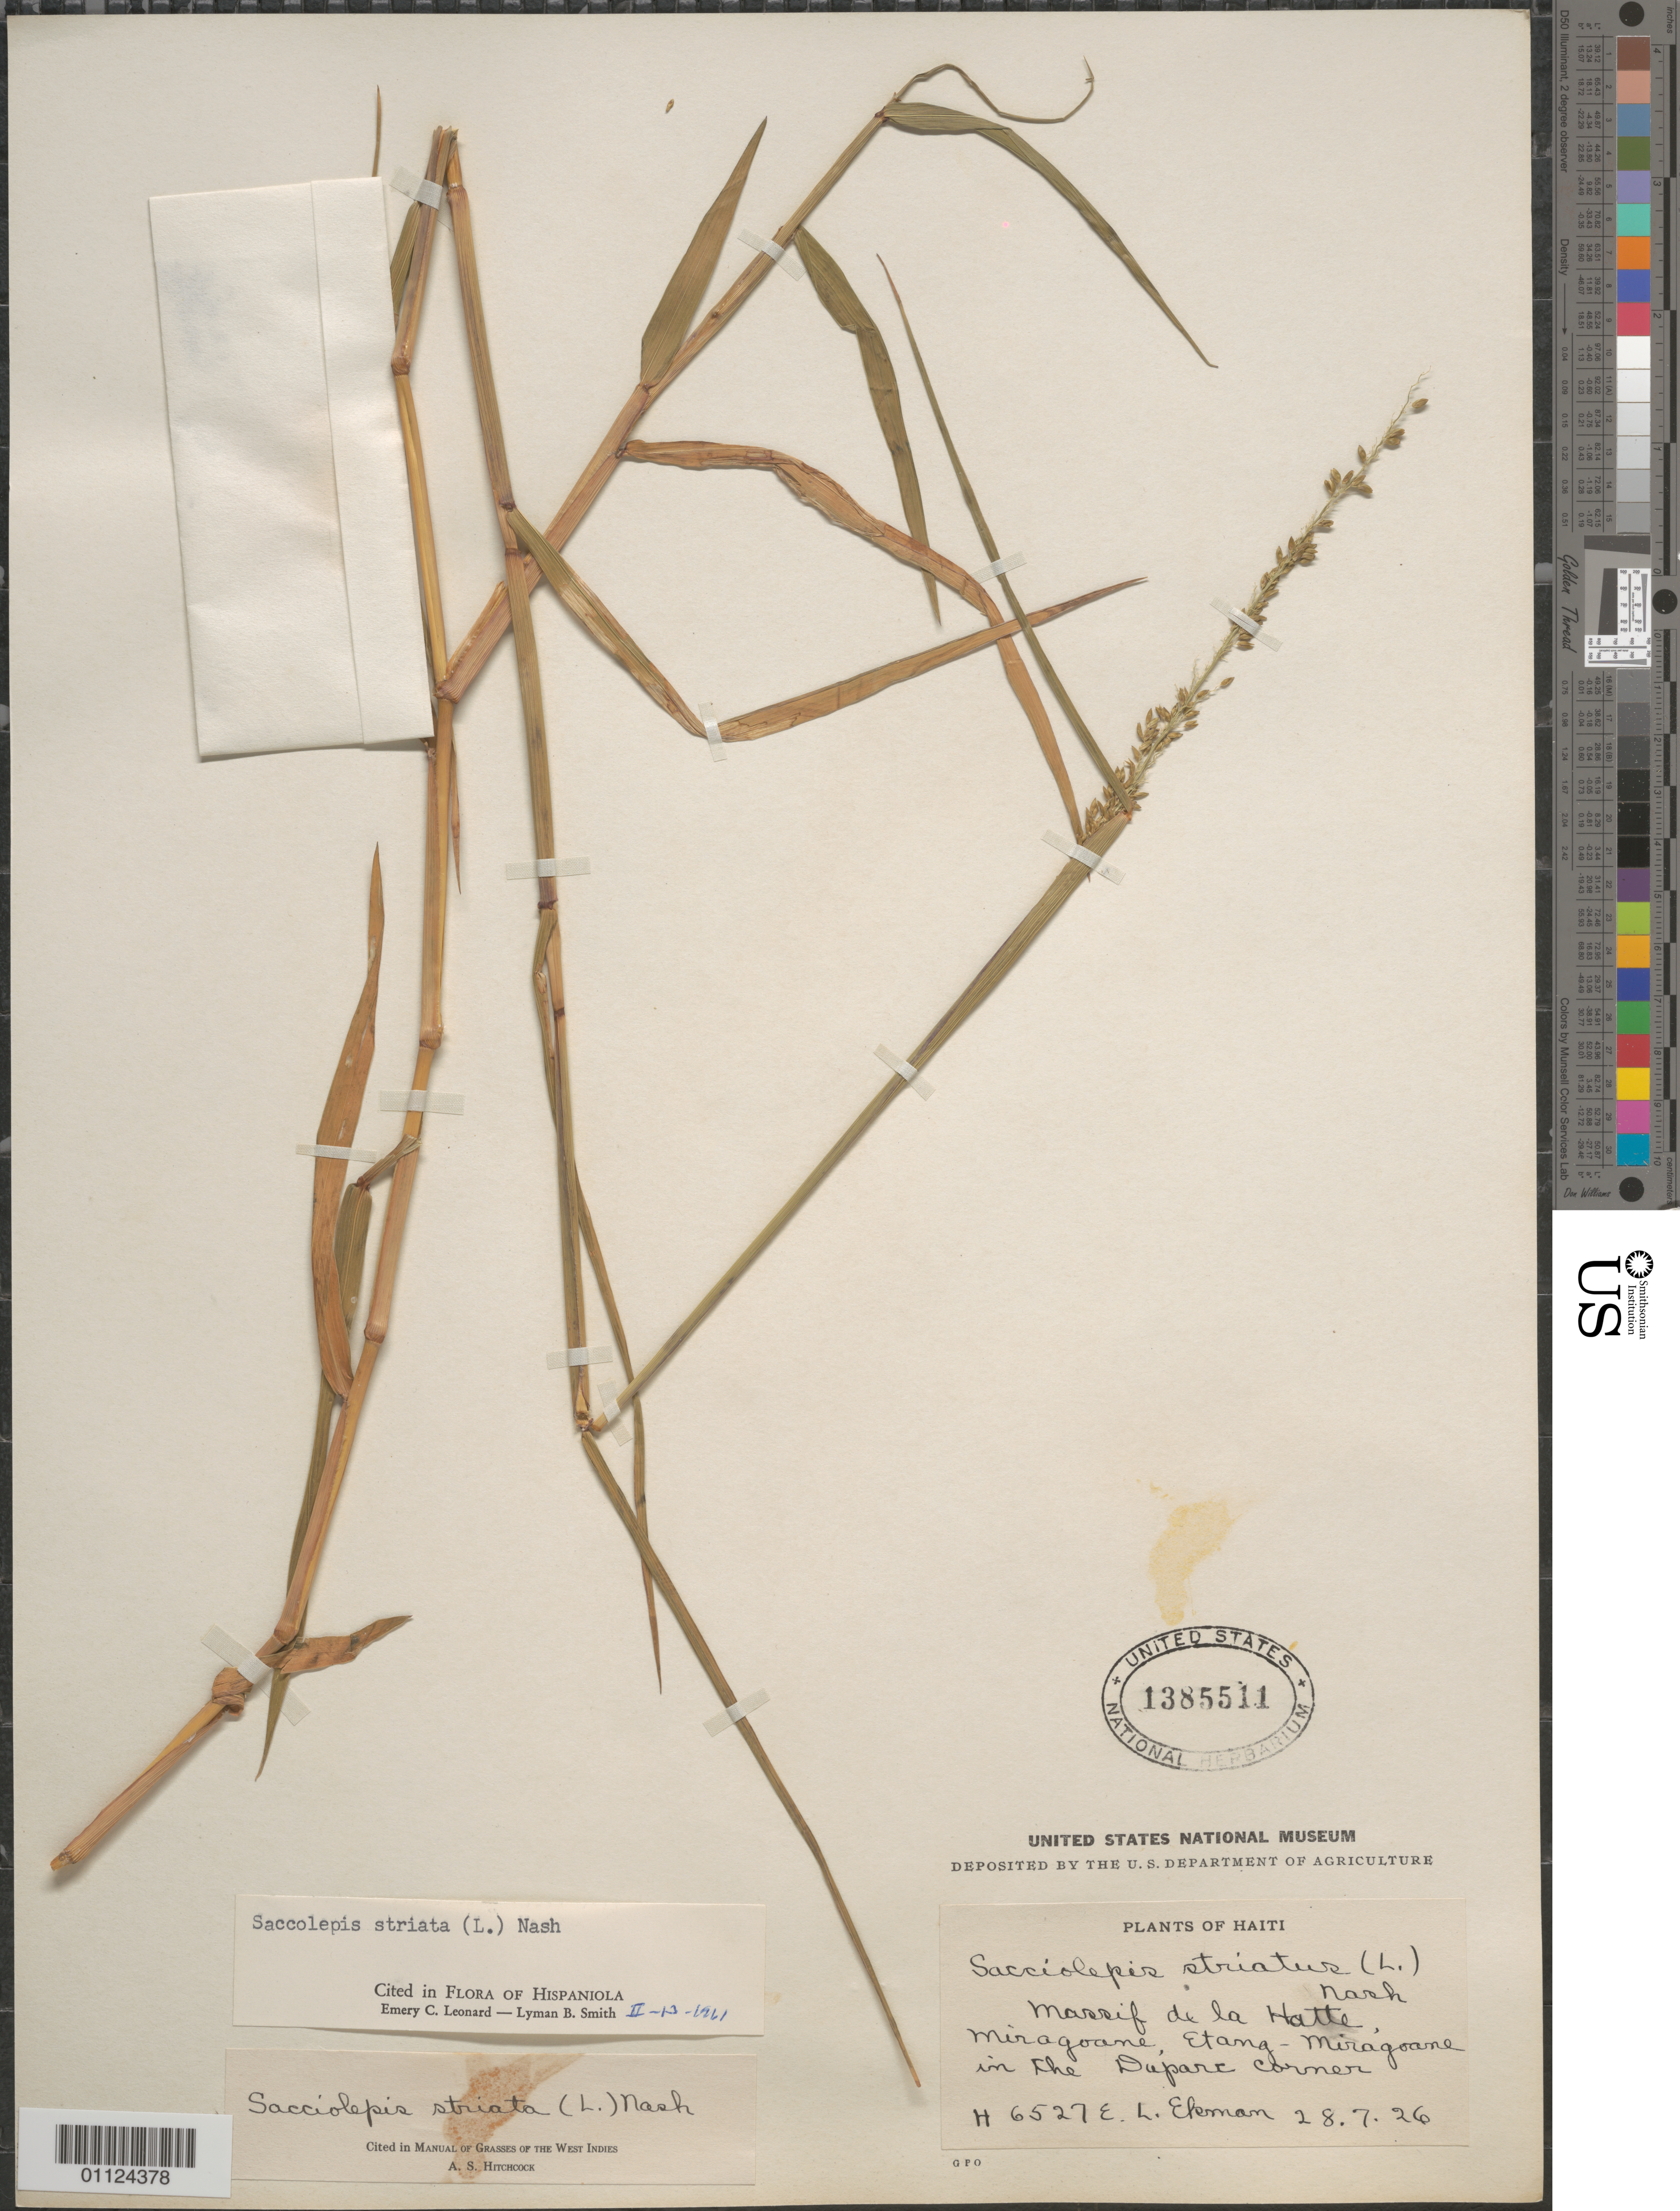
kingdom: Plantae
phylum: Tracheophyta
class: Liliopsida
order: Poales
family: Poaceae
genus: Sacciolepis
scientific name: Sacciolepis striata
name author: (L.) Nash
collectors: E. L. Ekman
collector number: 6527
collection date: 1926-07-28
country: Haiti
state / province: Nippes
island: Hispaniola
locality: Massif de la Hotte, Miragoane, Etang-Miragoane, in the Duparc corner.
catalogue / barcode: US 1385511